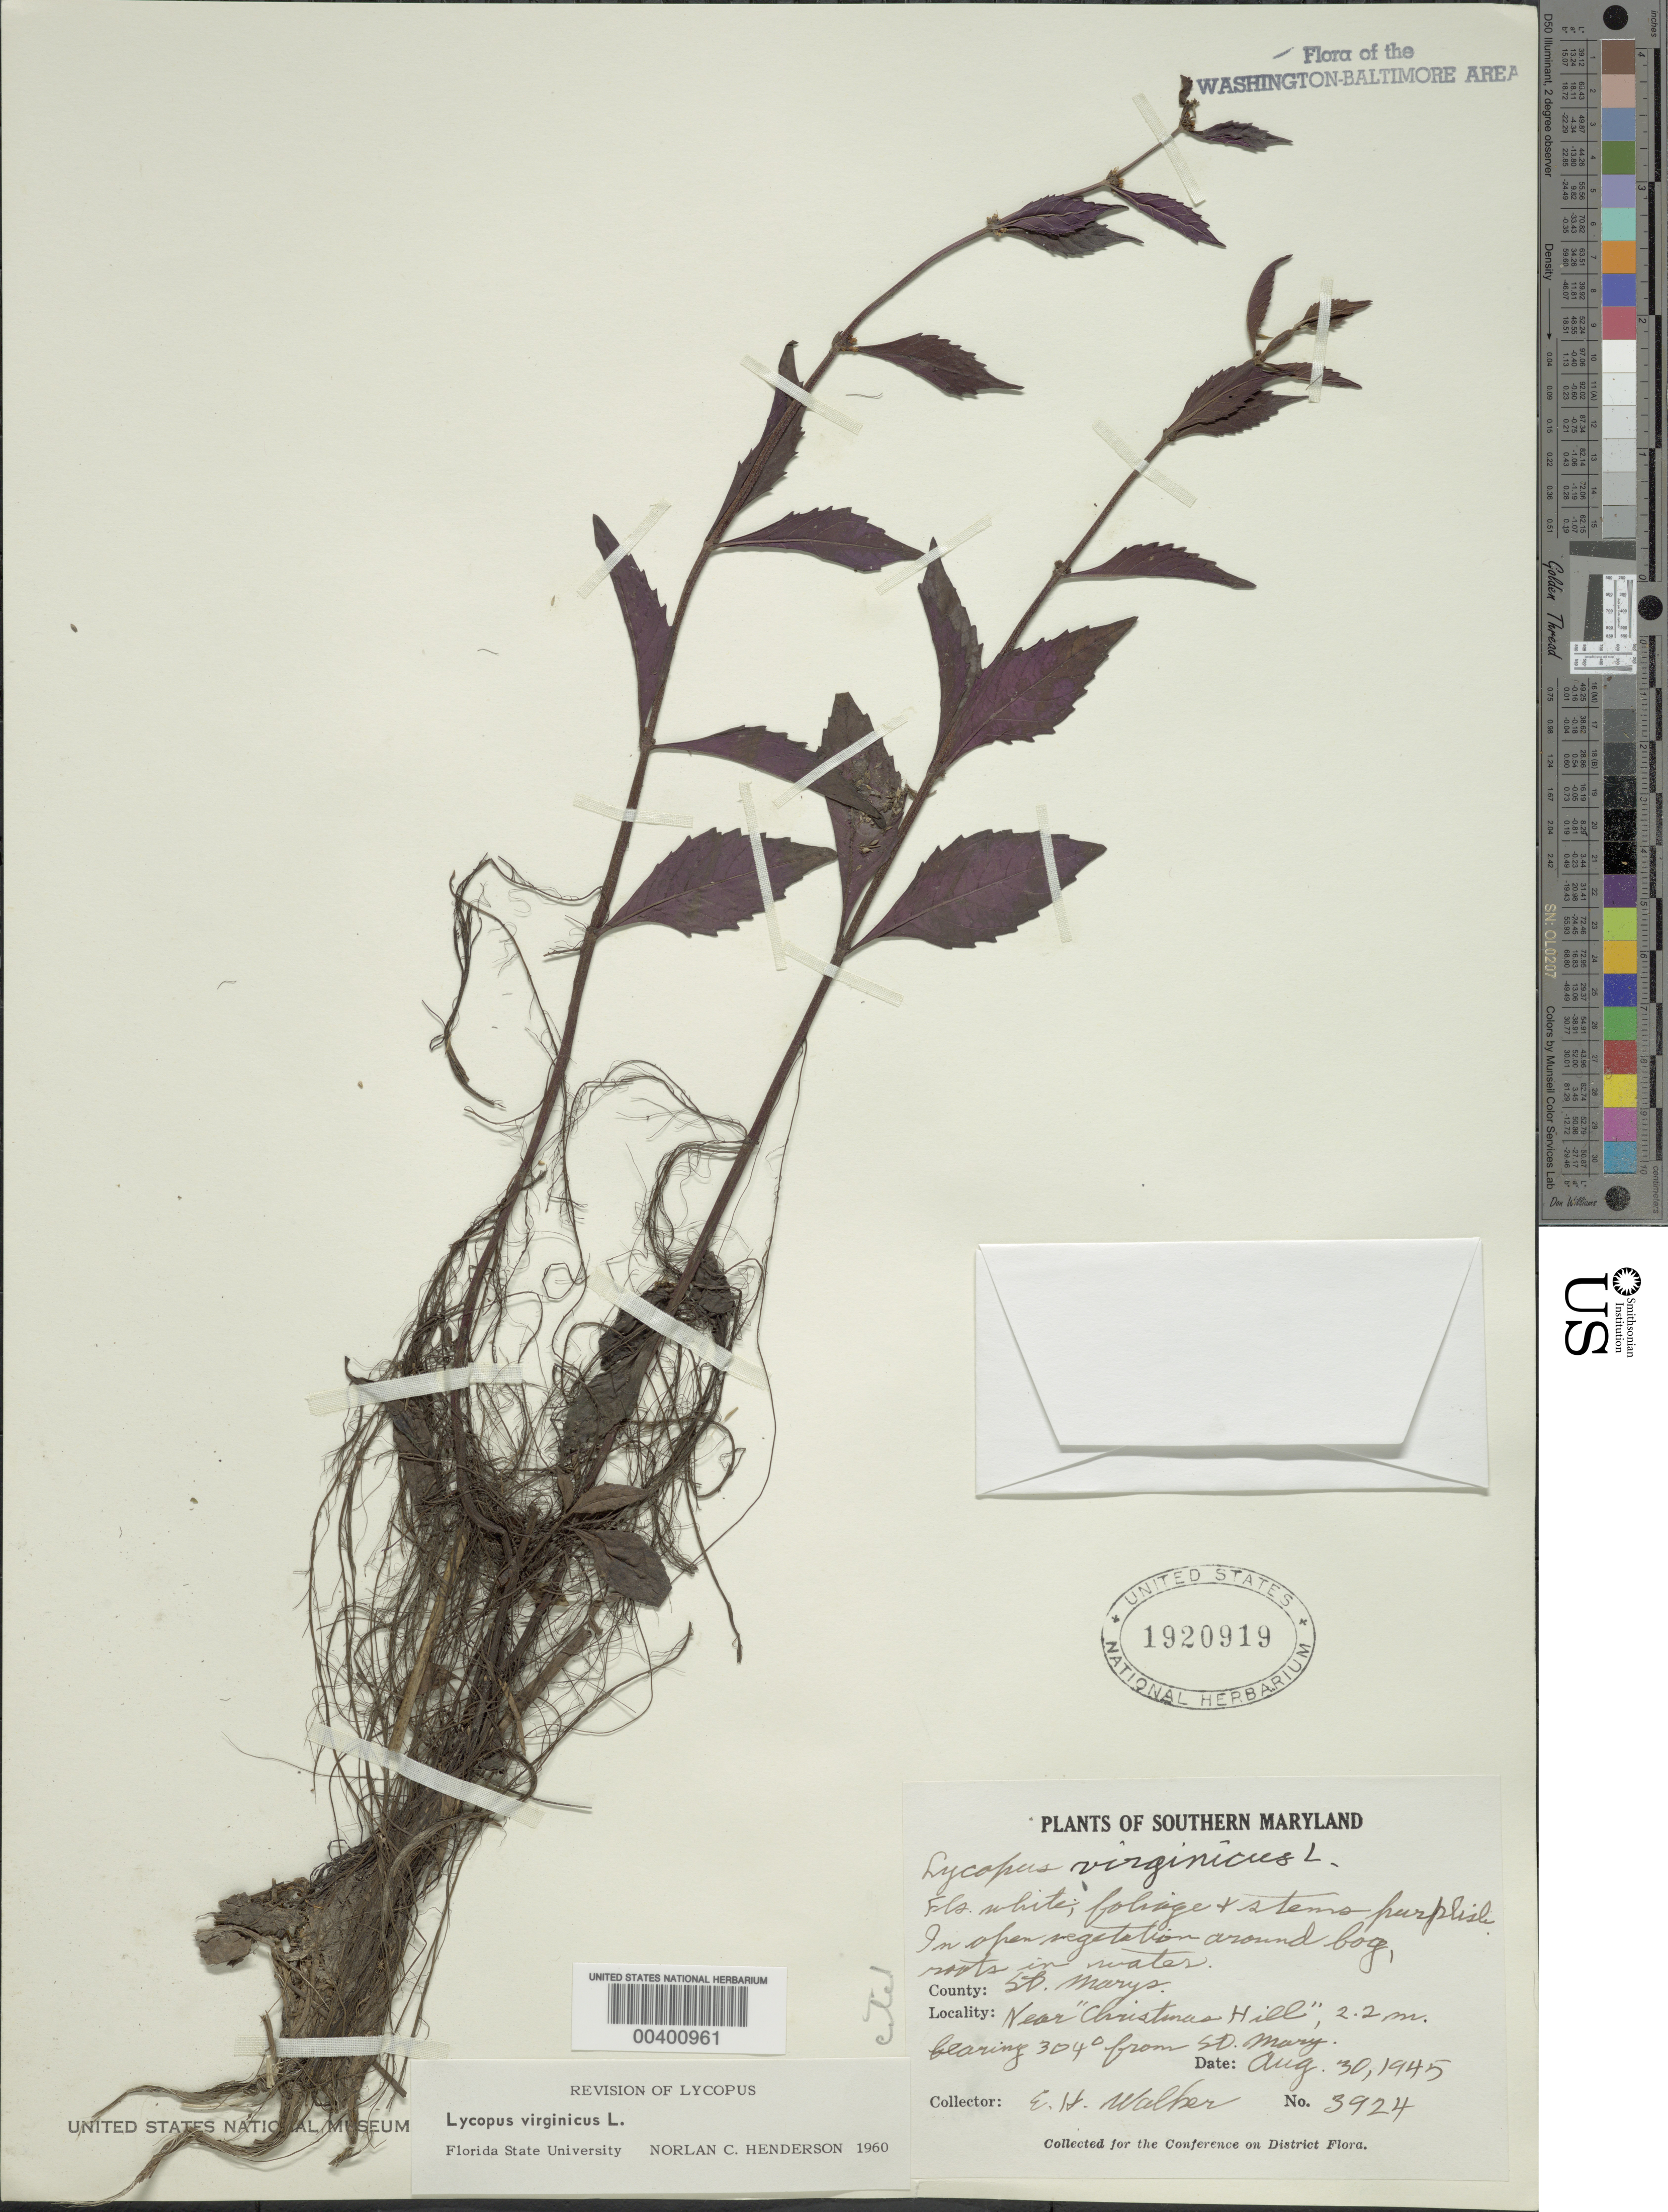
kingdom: Plantae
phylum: Tracheophyta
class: Magnoliopsida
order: Lamiales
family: Lamiaceae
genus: Lycopus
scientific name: Lycopus virginicus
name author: L.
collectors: E. H. Walker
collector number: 3924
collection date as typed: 30 Aug 1945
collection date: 1945-08-30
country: United States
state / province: Maryland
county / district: St. Mary's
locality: Near Christmas Hill, St. Marys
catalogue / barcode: US 1920919